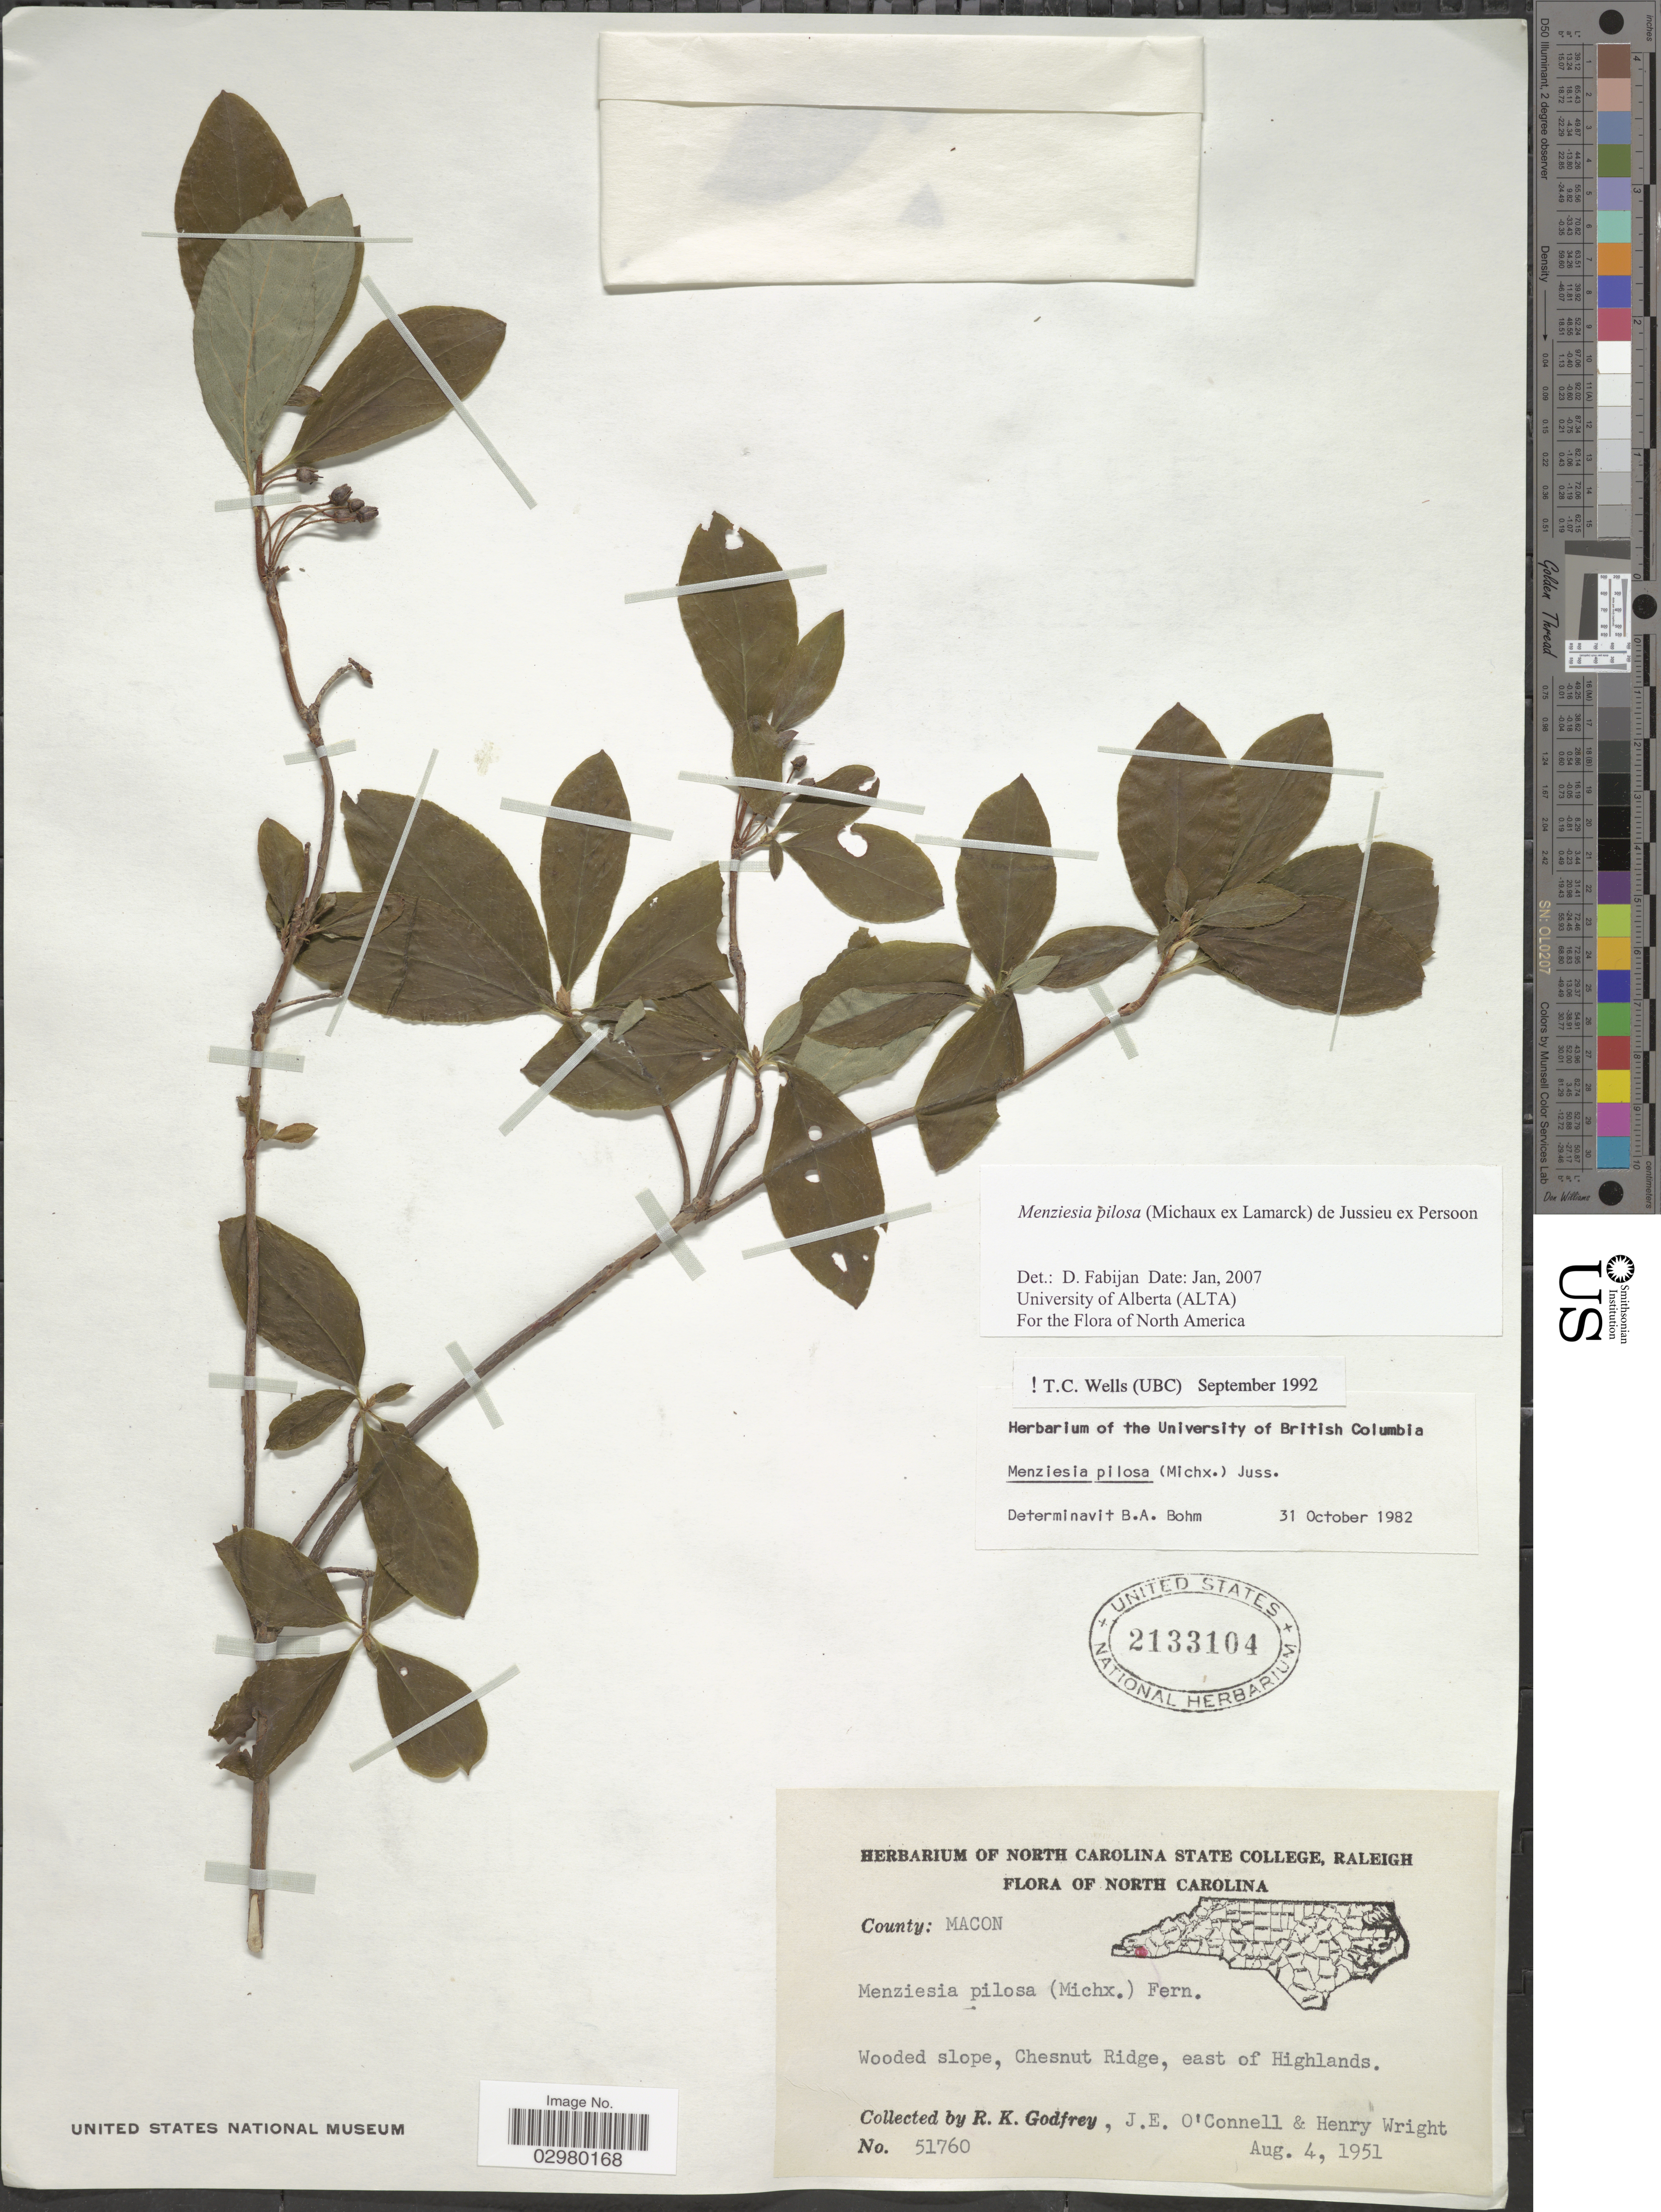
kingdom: Plantae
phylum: Tracheophyta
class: Magnoliopsida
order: Ericales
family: Ericaceae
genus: Menziesia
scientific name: Menziesia pilosa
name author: (Michx.) Juss.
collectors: R. K. Godfrey, J. O'Connell & H. Wright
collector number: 51760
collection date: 1951-08-04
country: United States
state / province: North Carolina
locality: County: Macon. Wooded slope, Chesnut Ridge, east of Highlands.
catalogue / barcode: US 2133104